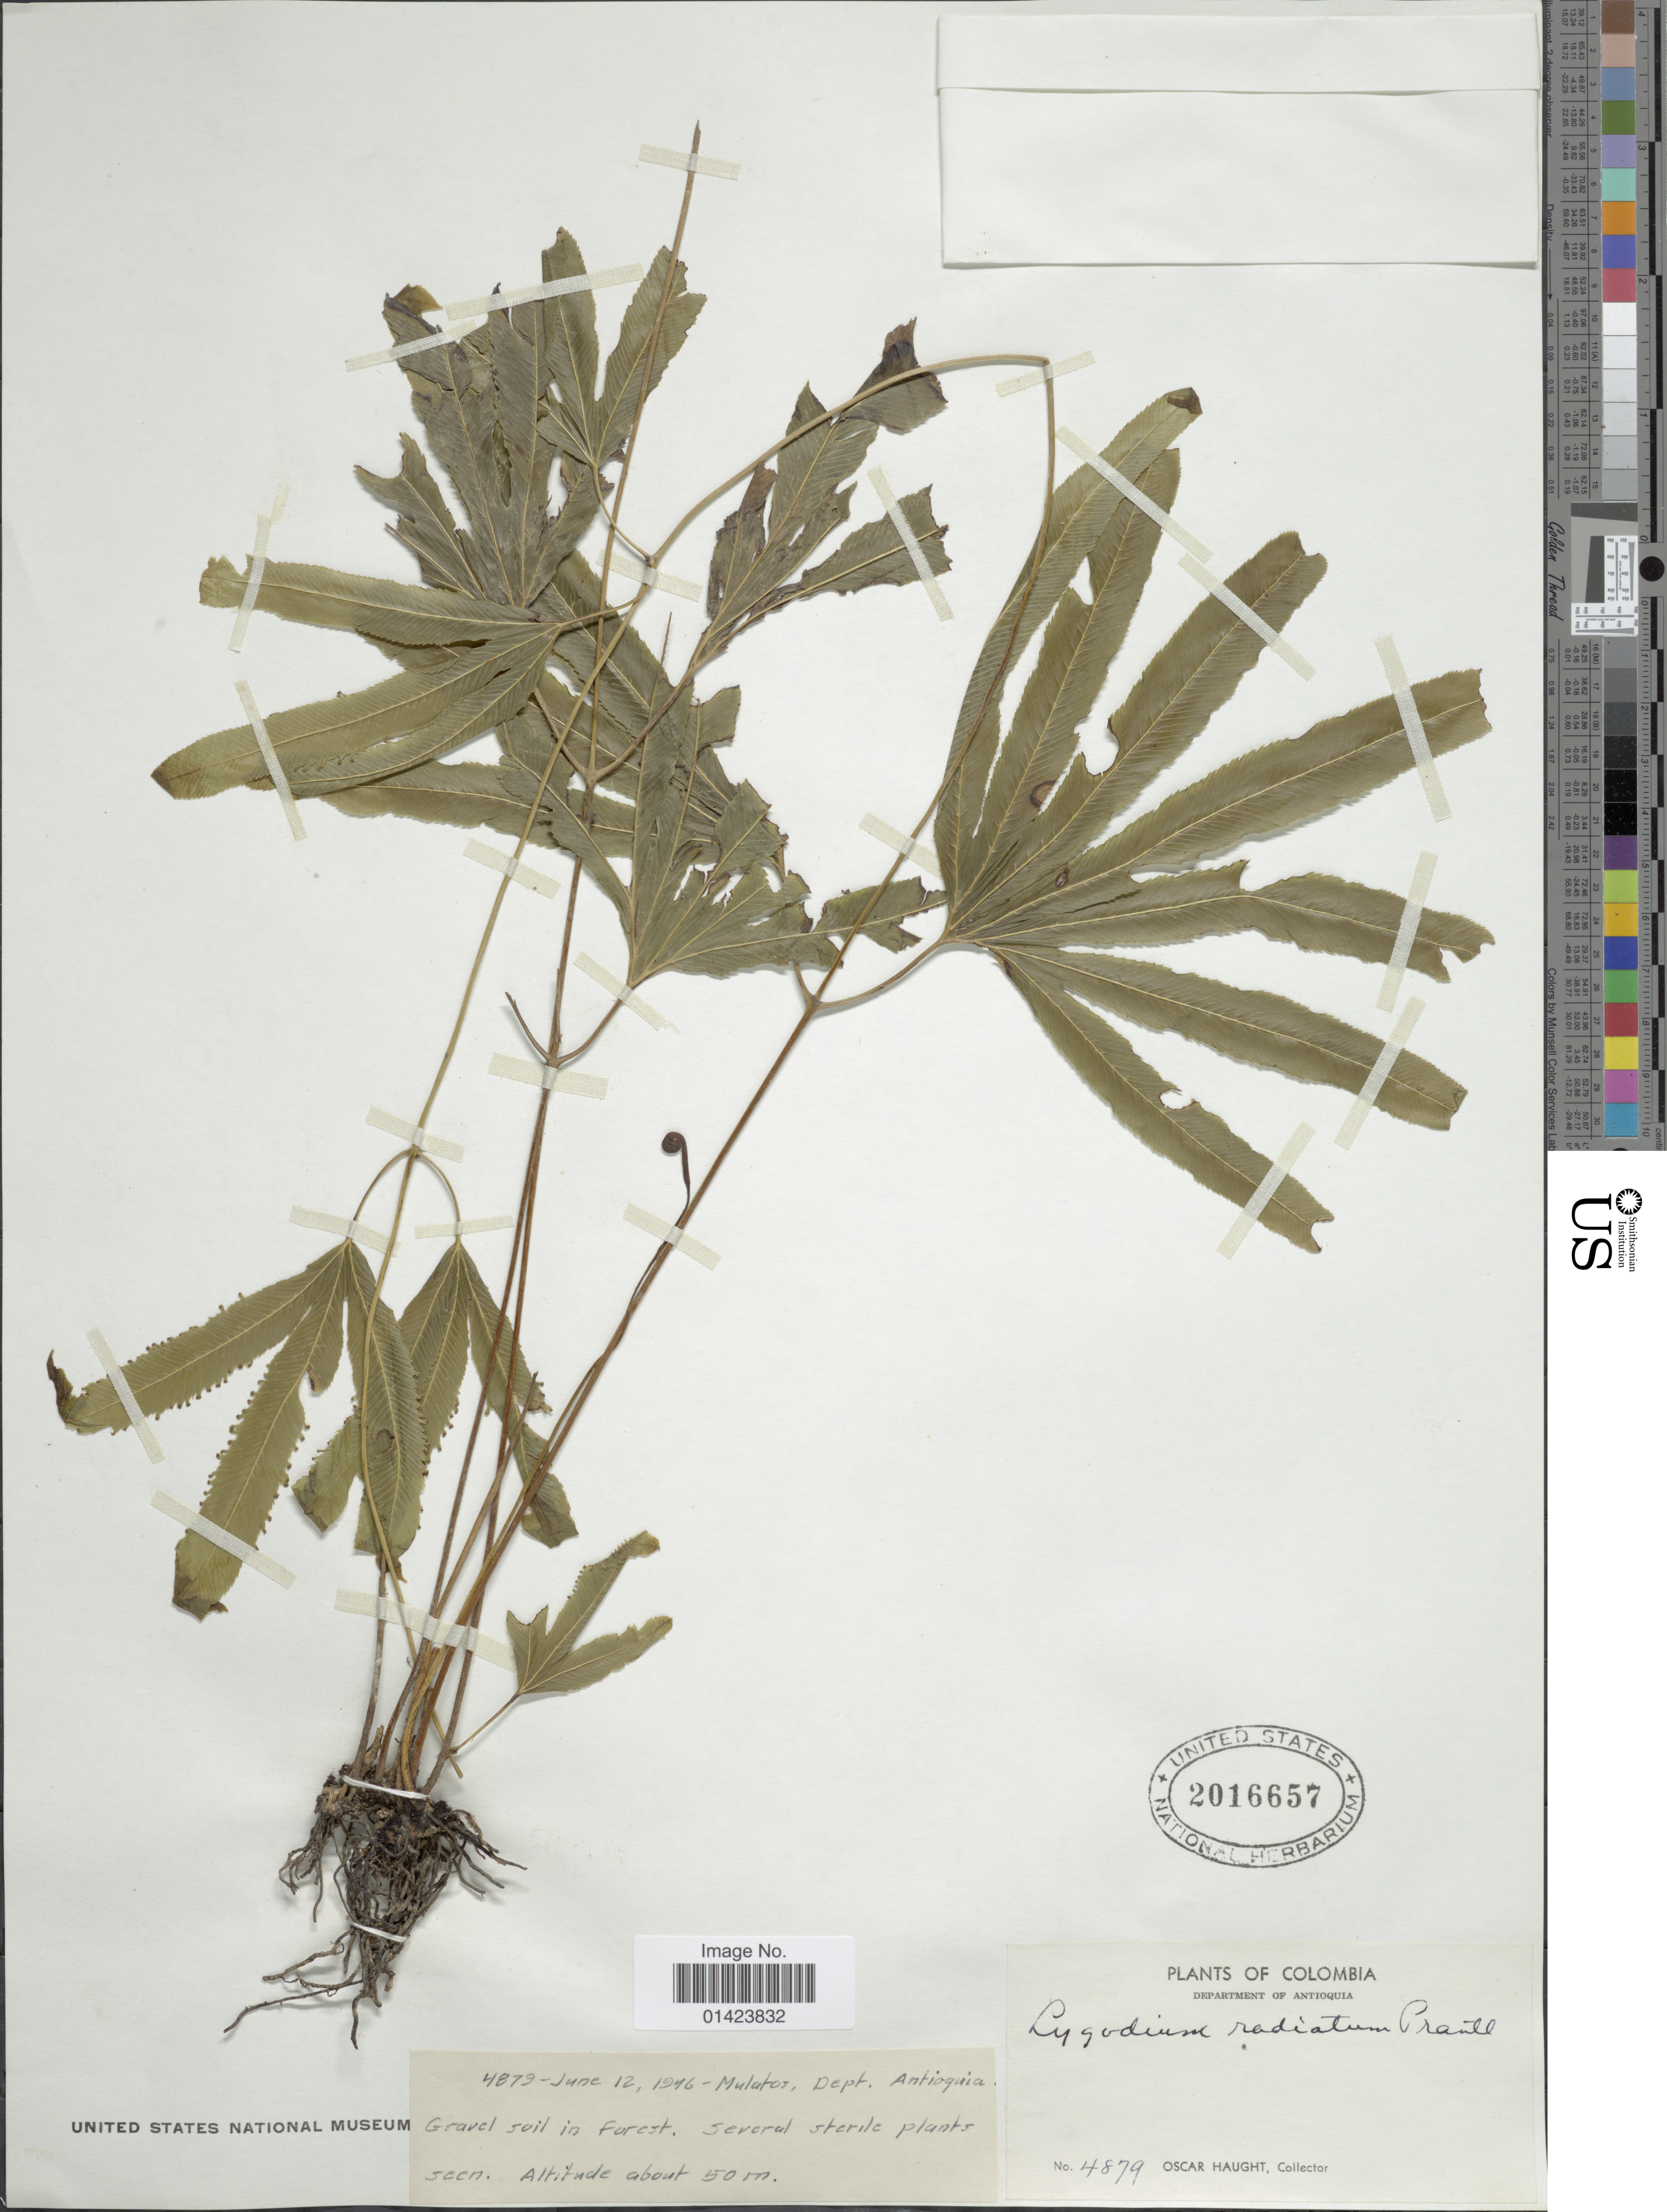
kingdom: Plantae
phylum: Tracheophyta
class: Polypodiopsida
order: Schizaeales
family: Lygodiaceae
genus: Lygodium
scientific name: Lygodium radiatum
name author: Prantl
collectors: O. L. Haught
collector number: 4879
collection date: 1946-06-12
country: Colombia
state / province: Antioquia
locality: Department of Antioquia, Mulatos, gravel soil in forest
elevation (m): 50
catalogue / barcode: US 2016657